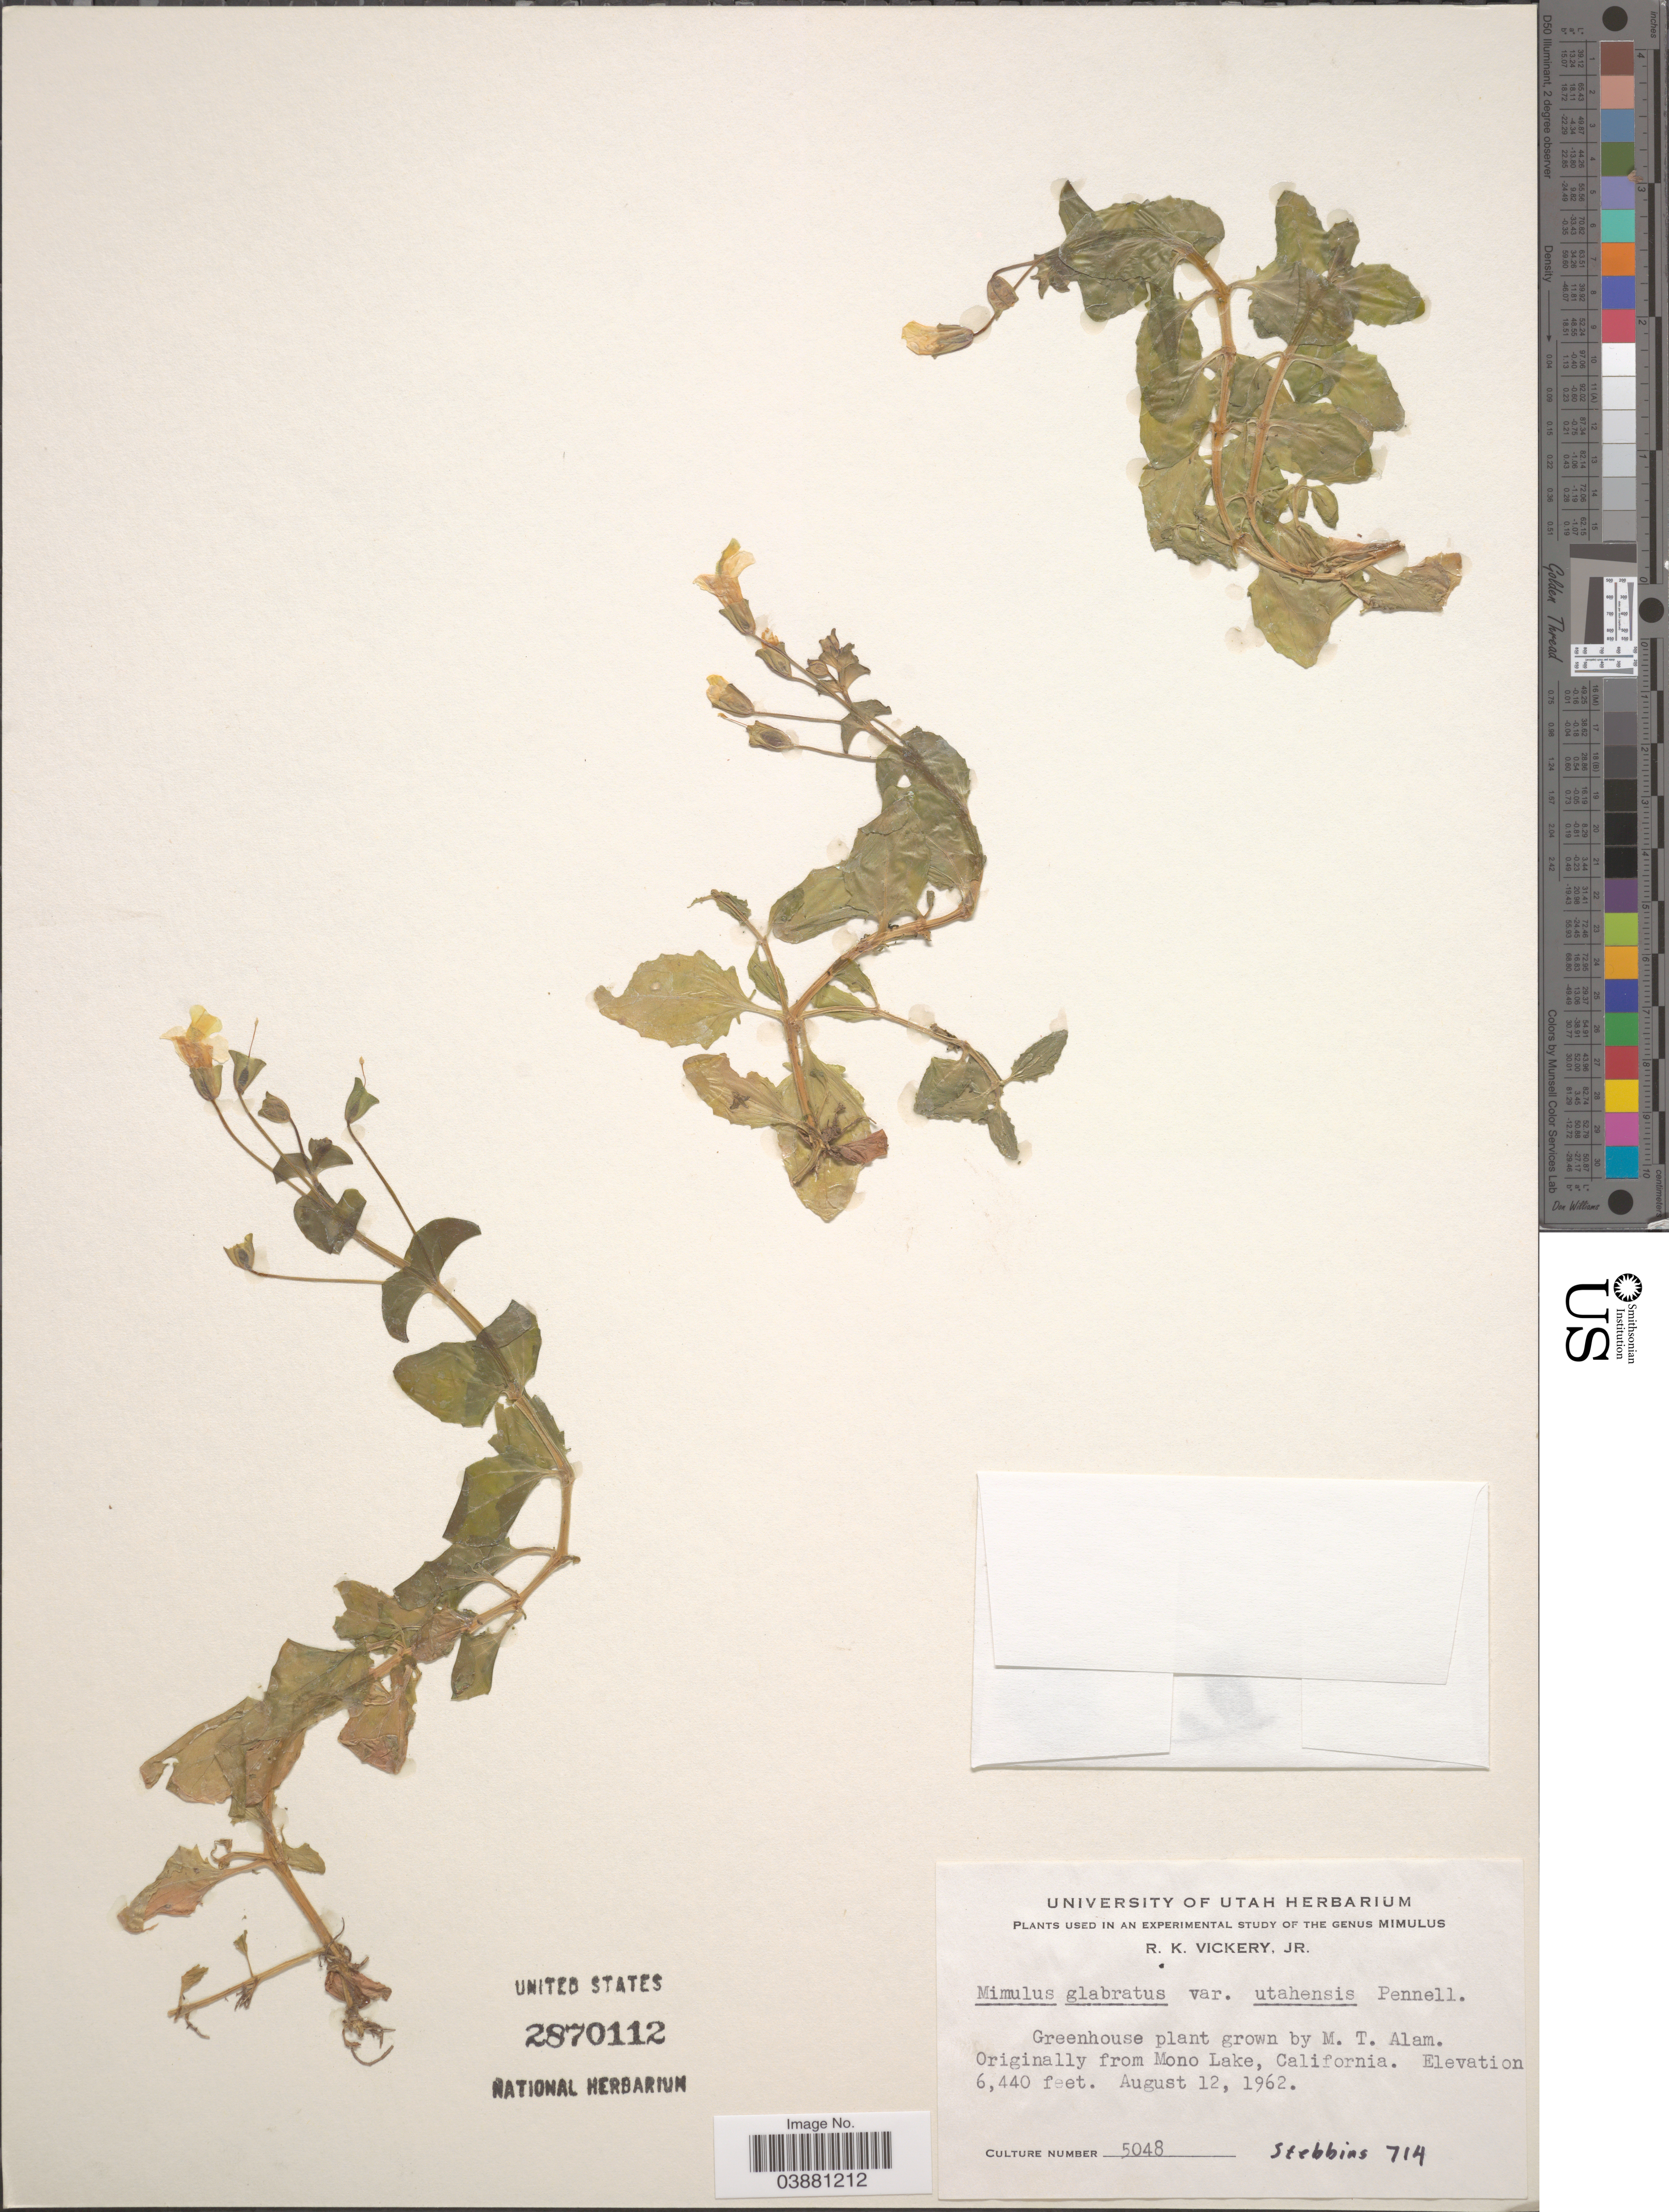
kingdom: Plantae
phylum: Tracheophyta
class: Magnoliopsida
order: Lamiales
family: Phrymaceae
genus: Mimulus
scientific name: Mimulus glabratus subsp. utahensis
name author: Pennell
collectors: Stebbins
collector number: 714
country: United States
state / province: Utah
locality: Greenhouse.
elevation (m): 1963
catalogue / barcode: US 2870112